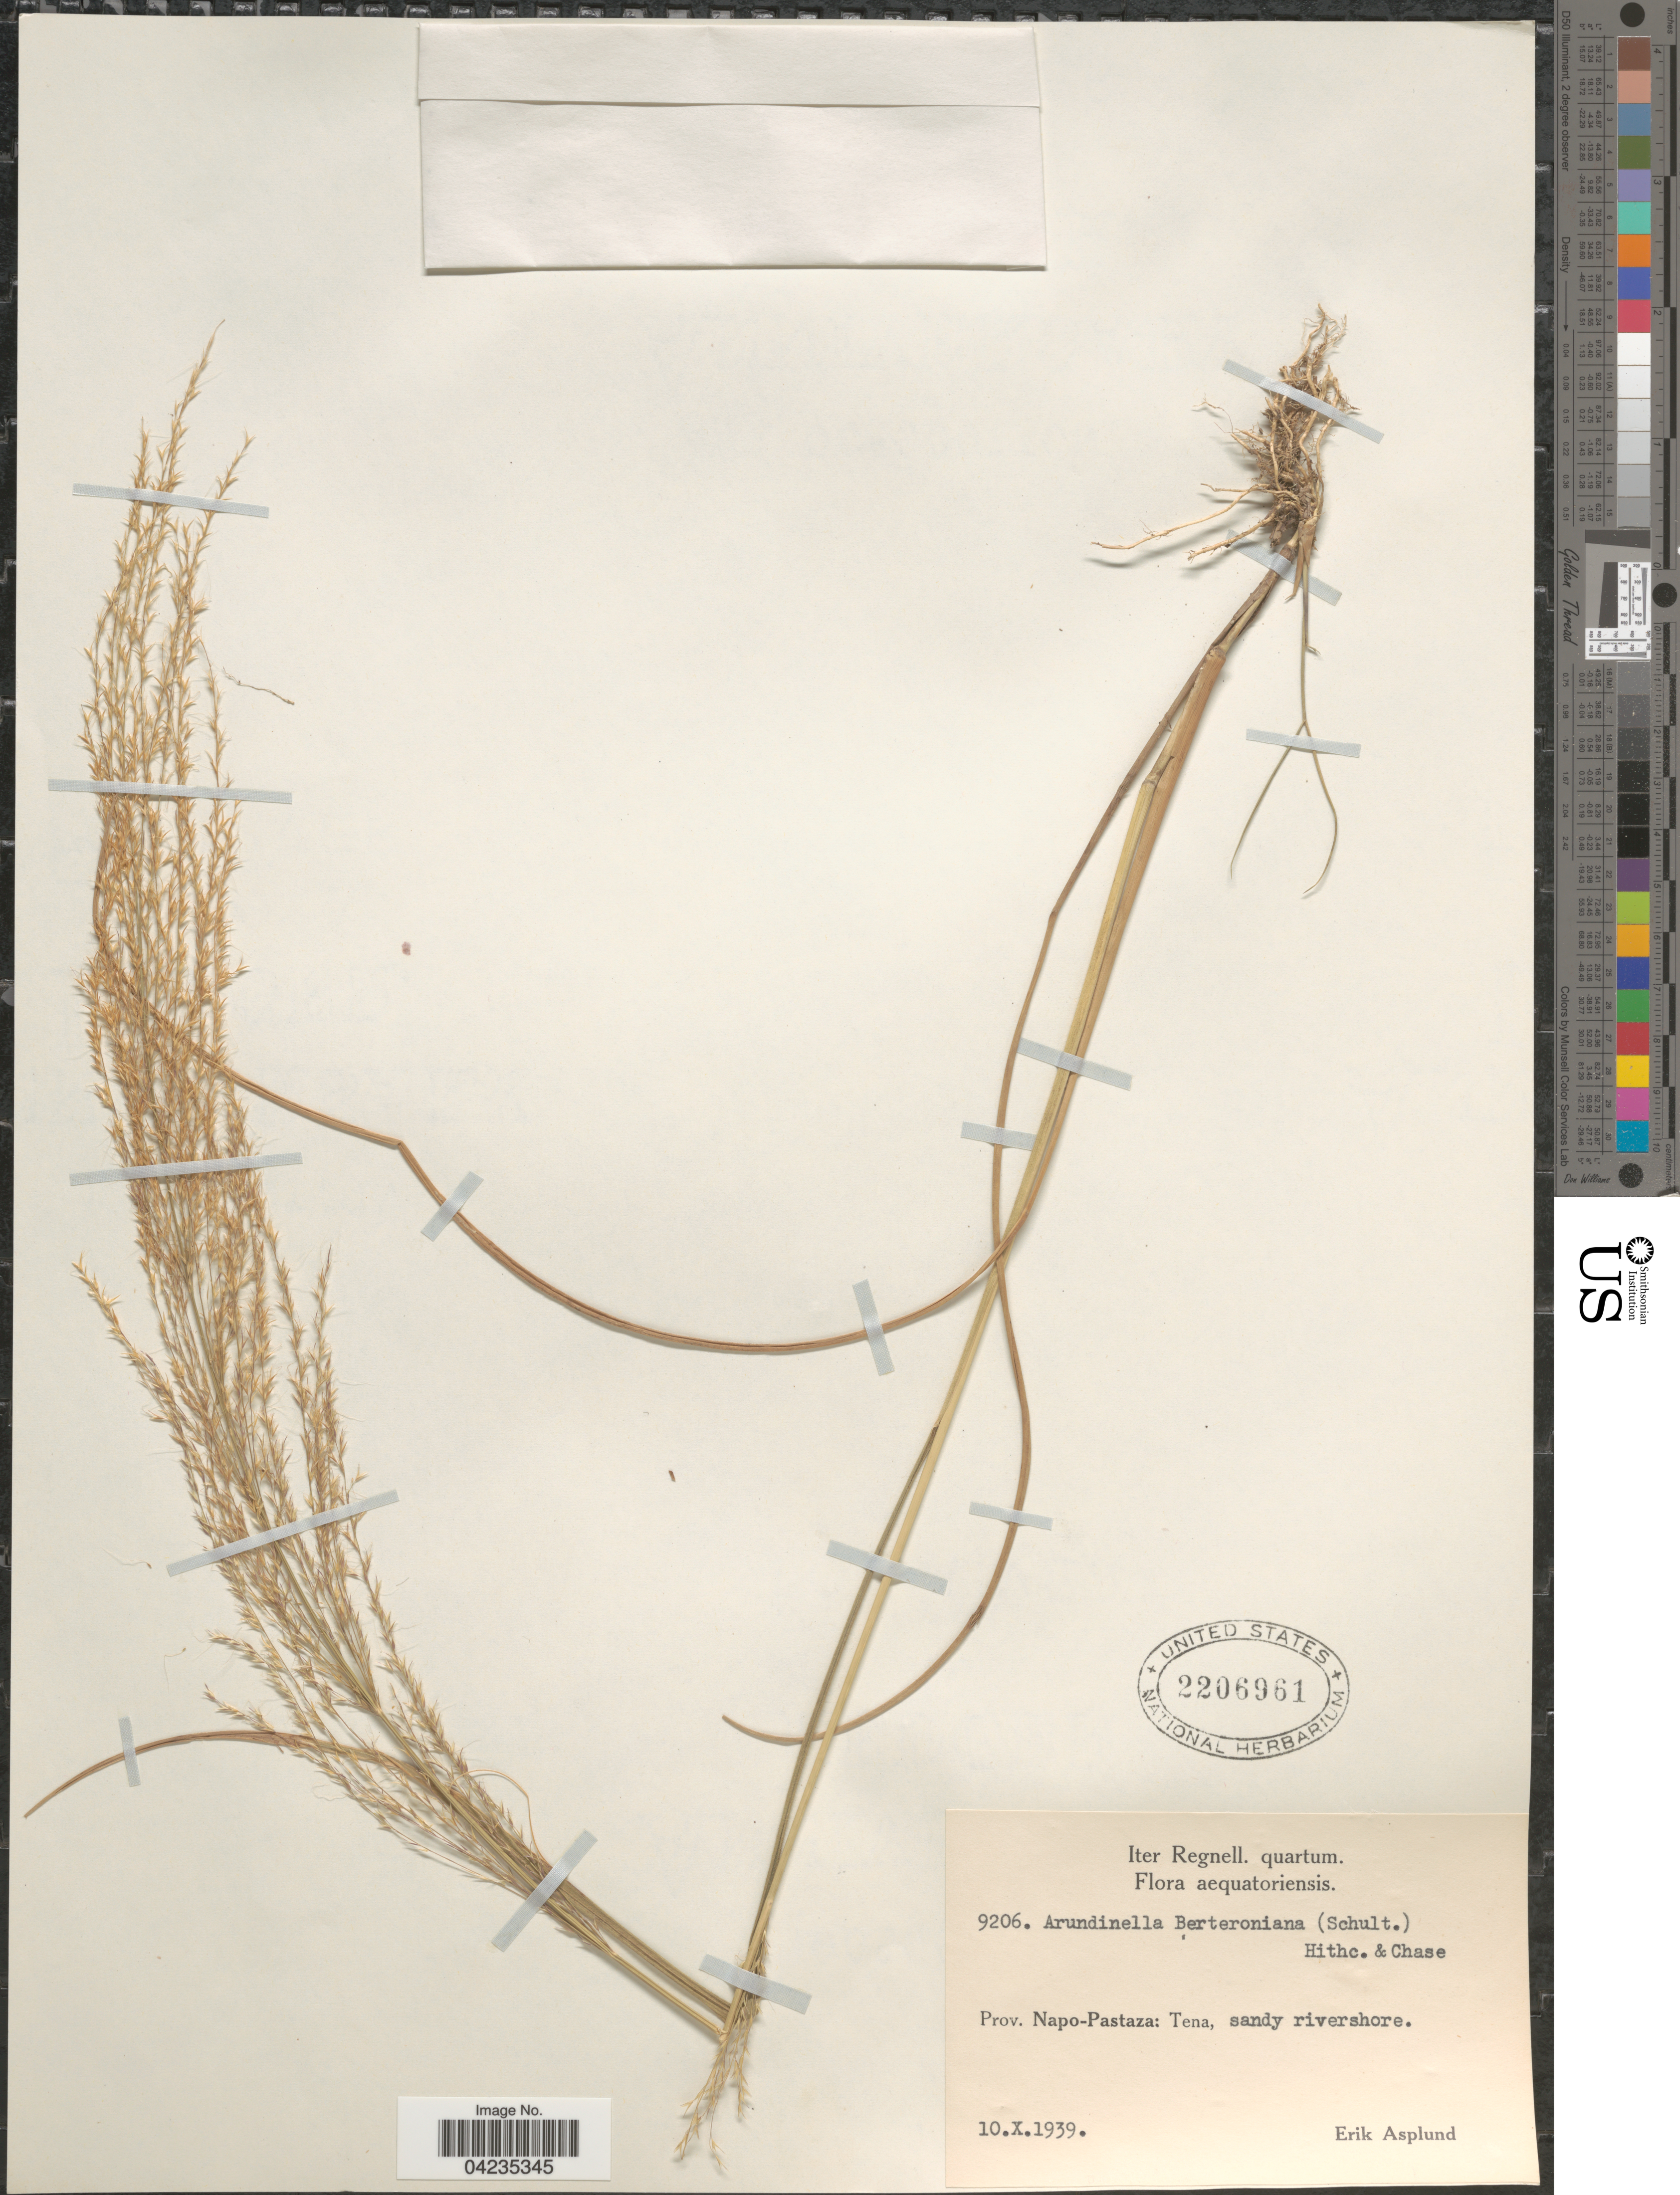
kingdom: Plantae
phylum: Tracheophyta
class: Liliopsida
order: Poales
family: Poaceae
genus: Arundinella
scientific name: Arundinella berteroniana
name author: (Schult.) Hitchc. & Chase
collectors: E. Asplund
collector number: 9206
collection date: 1939-10-10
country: Ecuador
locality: Iter Regnell. quartum. Prov. Napo-Pastaza: Tena.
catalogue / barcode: US 2206961